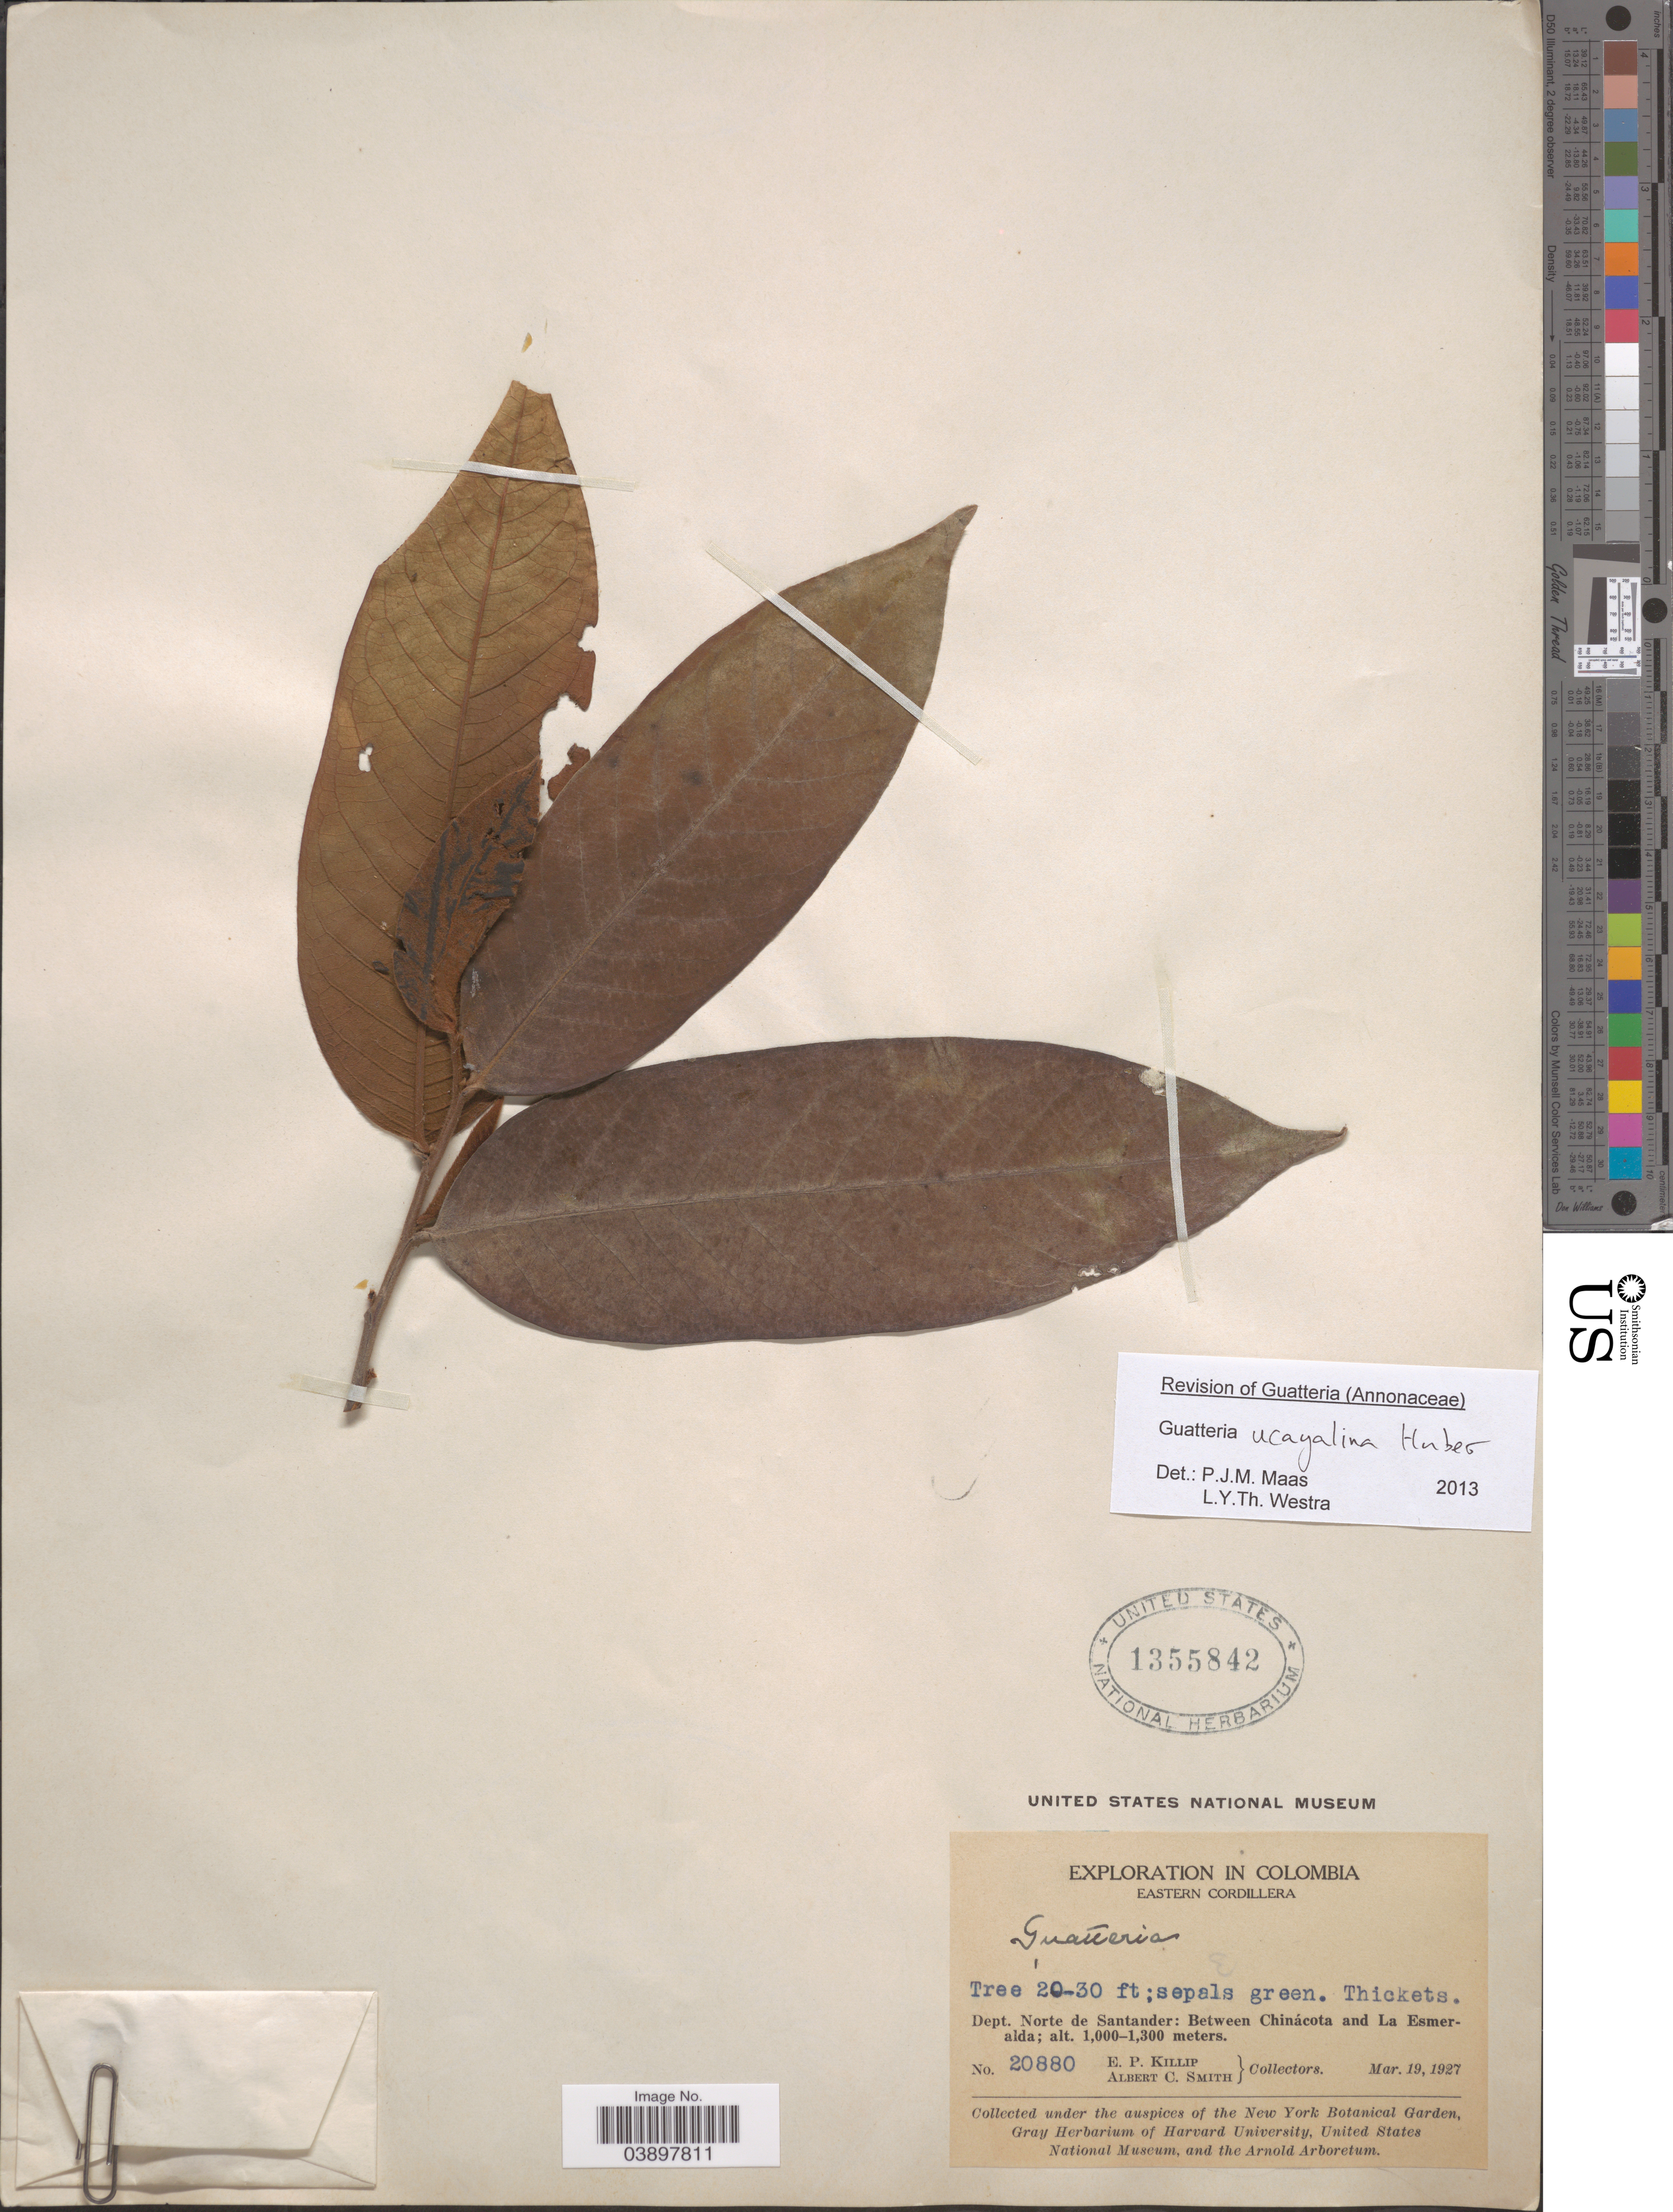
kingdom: Plantae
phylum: Tracheophyta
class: Magnoliopsida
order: Magnoliales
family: Annonaceae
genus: Guatteria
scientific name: Guatteria ucayalina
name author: Huber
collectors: E. P. Killip & A. C. Smith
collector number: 20880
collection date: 1927-03-19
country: Colombia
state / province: Norte de Santander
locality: Eastern Cordillera. Dept. Norte de Santander: Between Chinácota and La Esmeralda.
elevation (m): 1000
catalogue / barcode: US 1355842